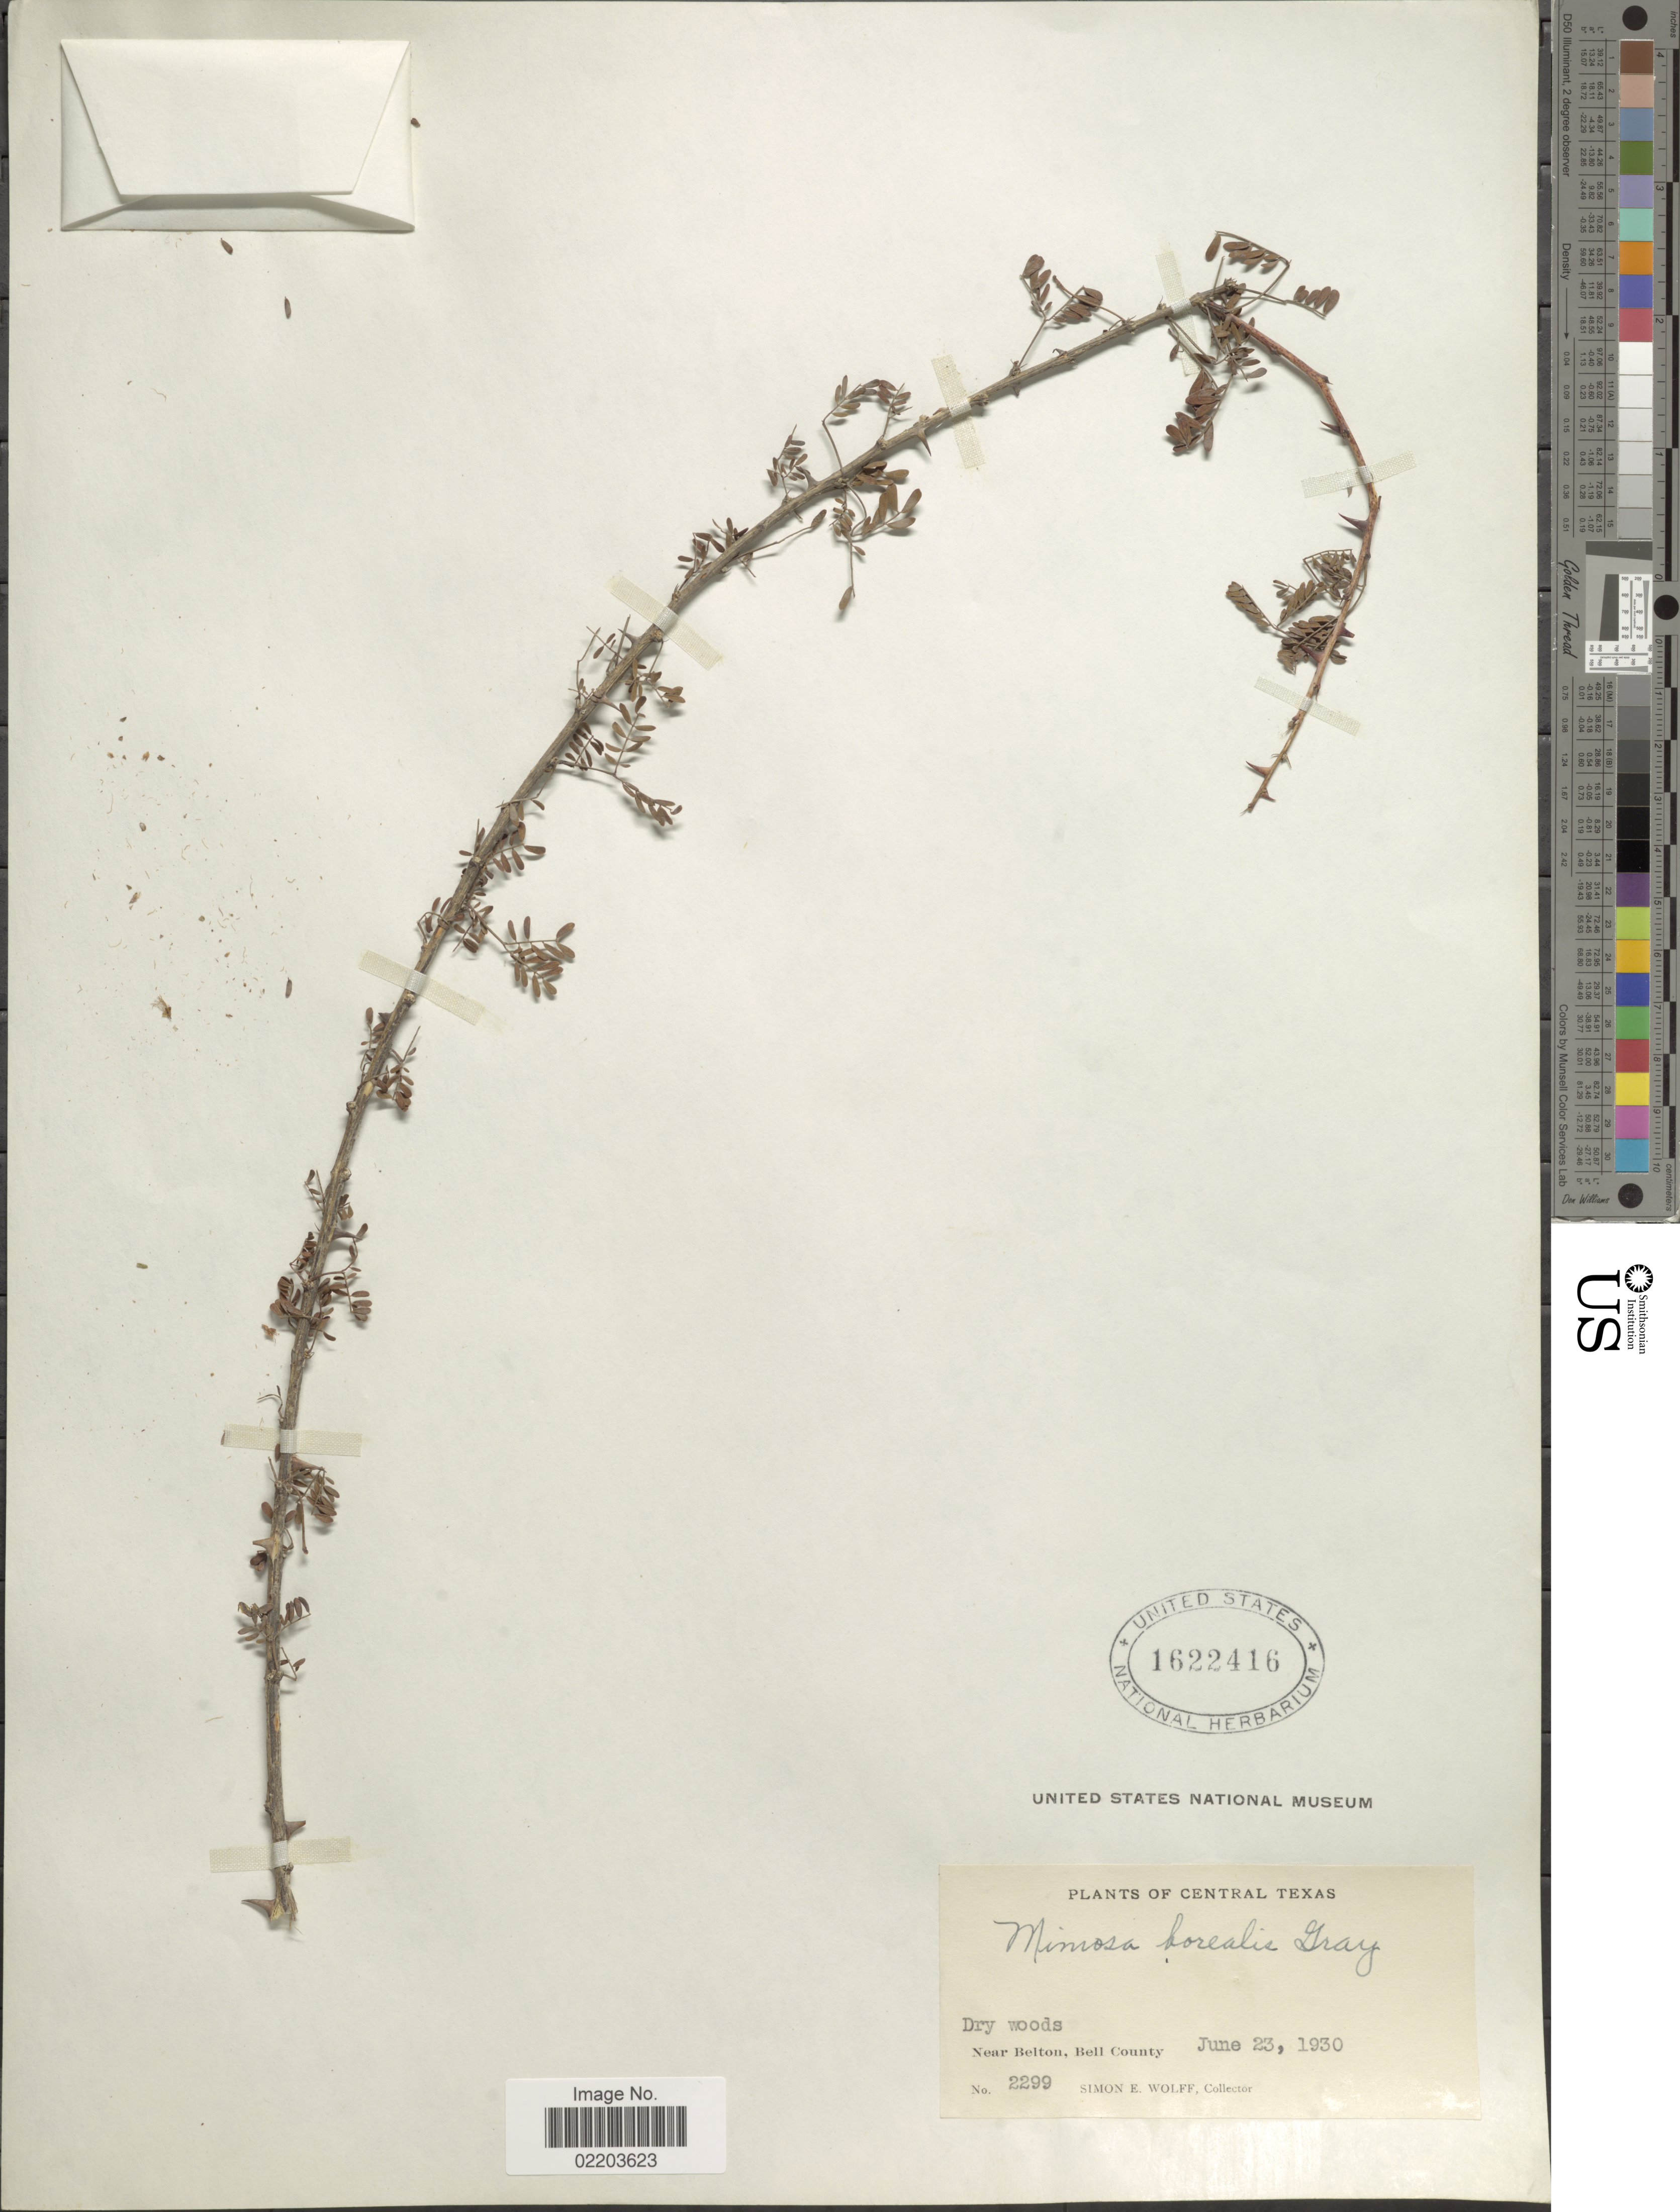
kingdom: Plantae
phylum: Tracheophyta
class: Magnoliopsida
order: Fabales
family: Fabaceae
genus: Mimosa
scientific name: Mimosa borealis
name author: A. Gray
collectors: S. E. Wolff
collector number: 2299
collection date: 1930-06-23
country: United States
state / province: Texas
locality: Central Texas, Dry woods, Near Belton, Bell County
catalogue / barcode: US 1622416